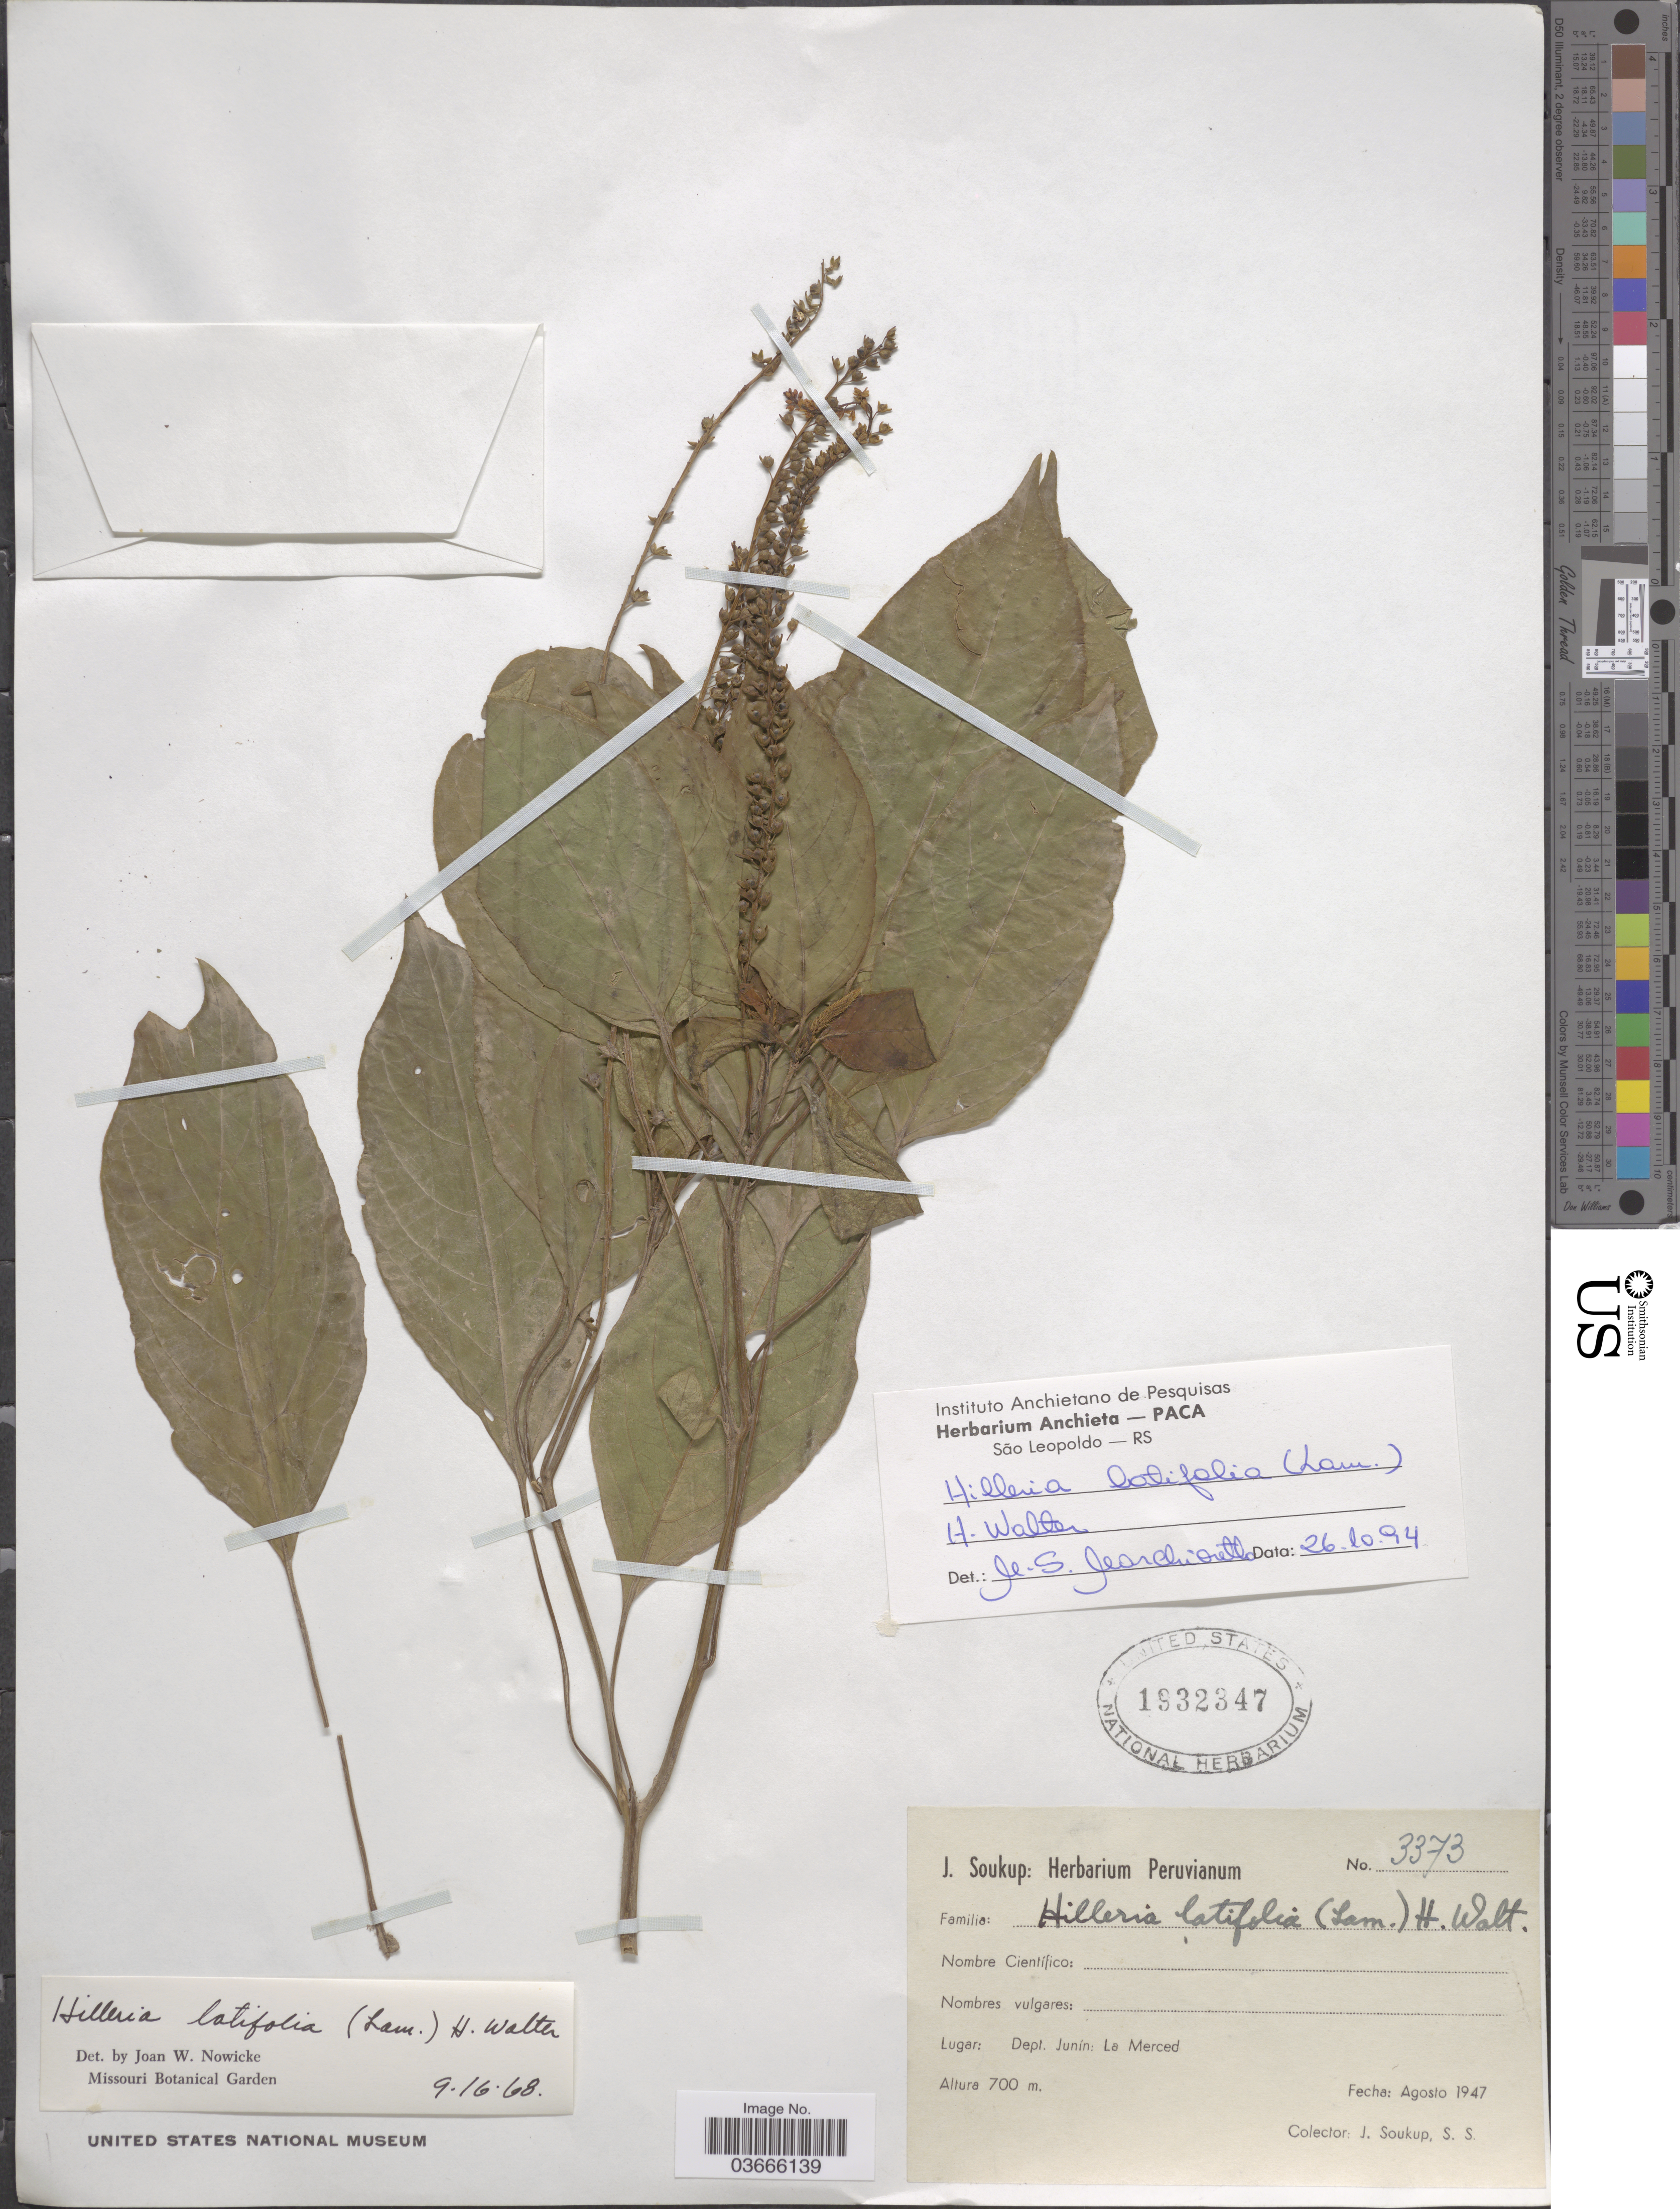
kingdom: Plantae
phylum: Tracheophyta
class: Magnoliopsida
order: Caryophyllales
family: Phytolaccaceae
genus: Hilleria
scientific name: Hilleria latifolia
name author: (Lam.) H. Walter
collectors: J. Soukup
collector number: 3373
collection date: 1947-08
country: Peru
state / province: Junín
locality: Dept. Junín: La Merced.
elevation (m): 700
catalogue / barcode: US 1932347